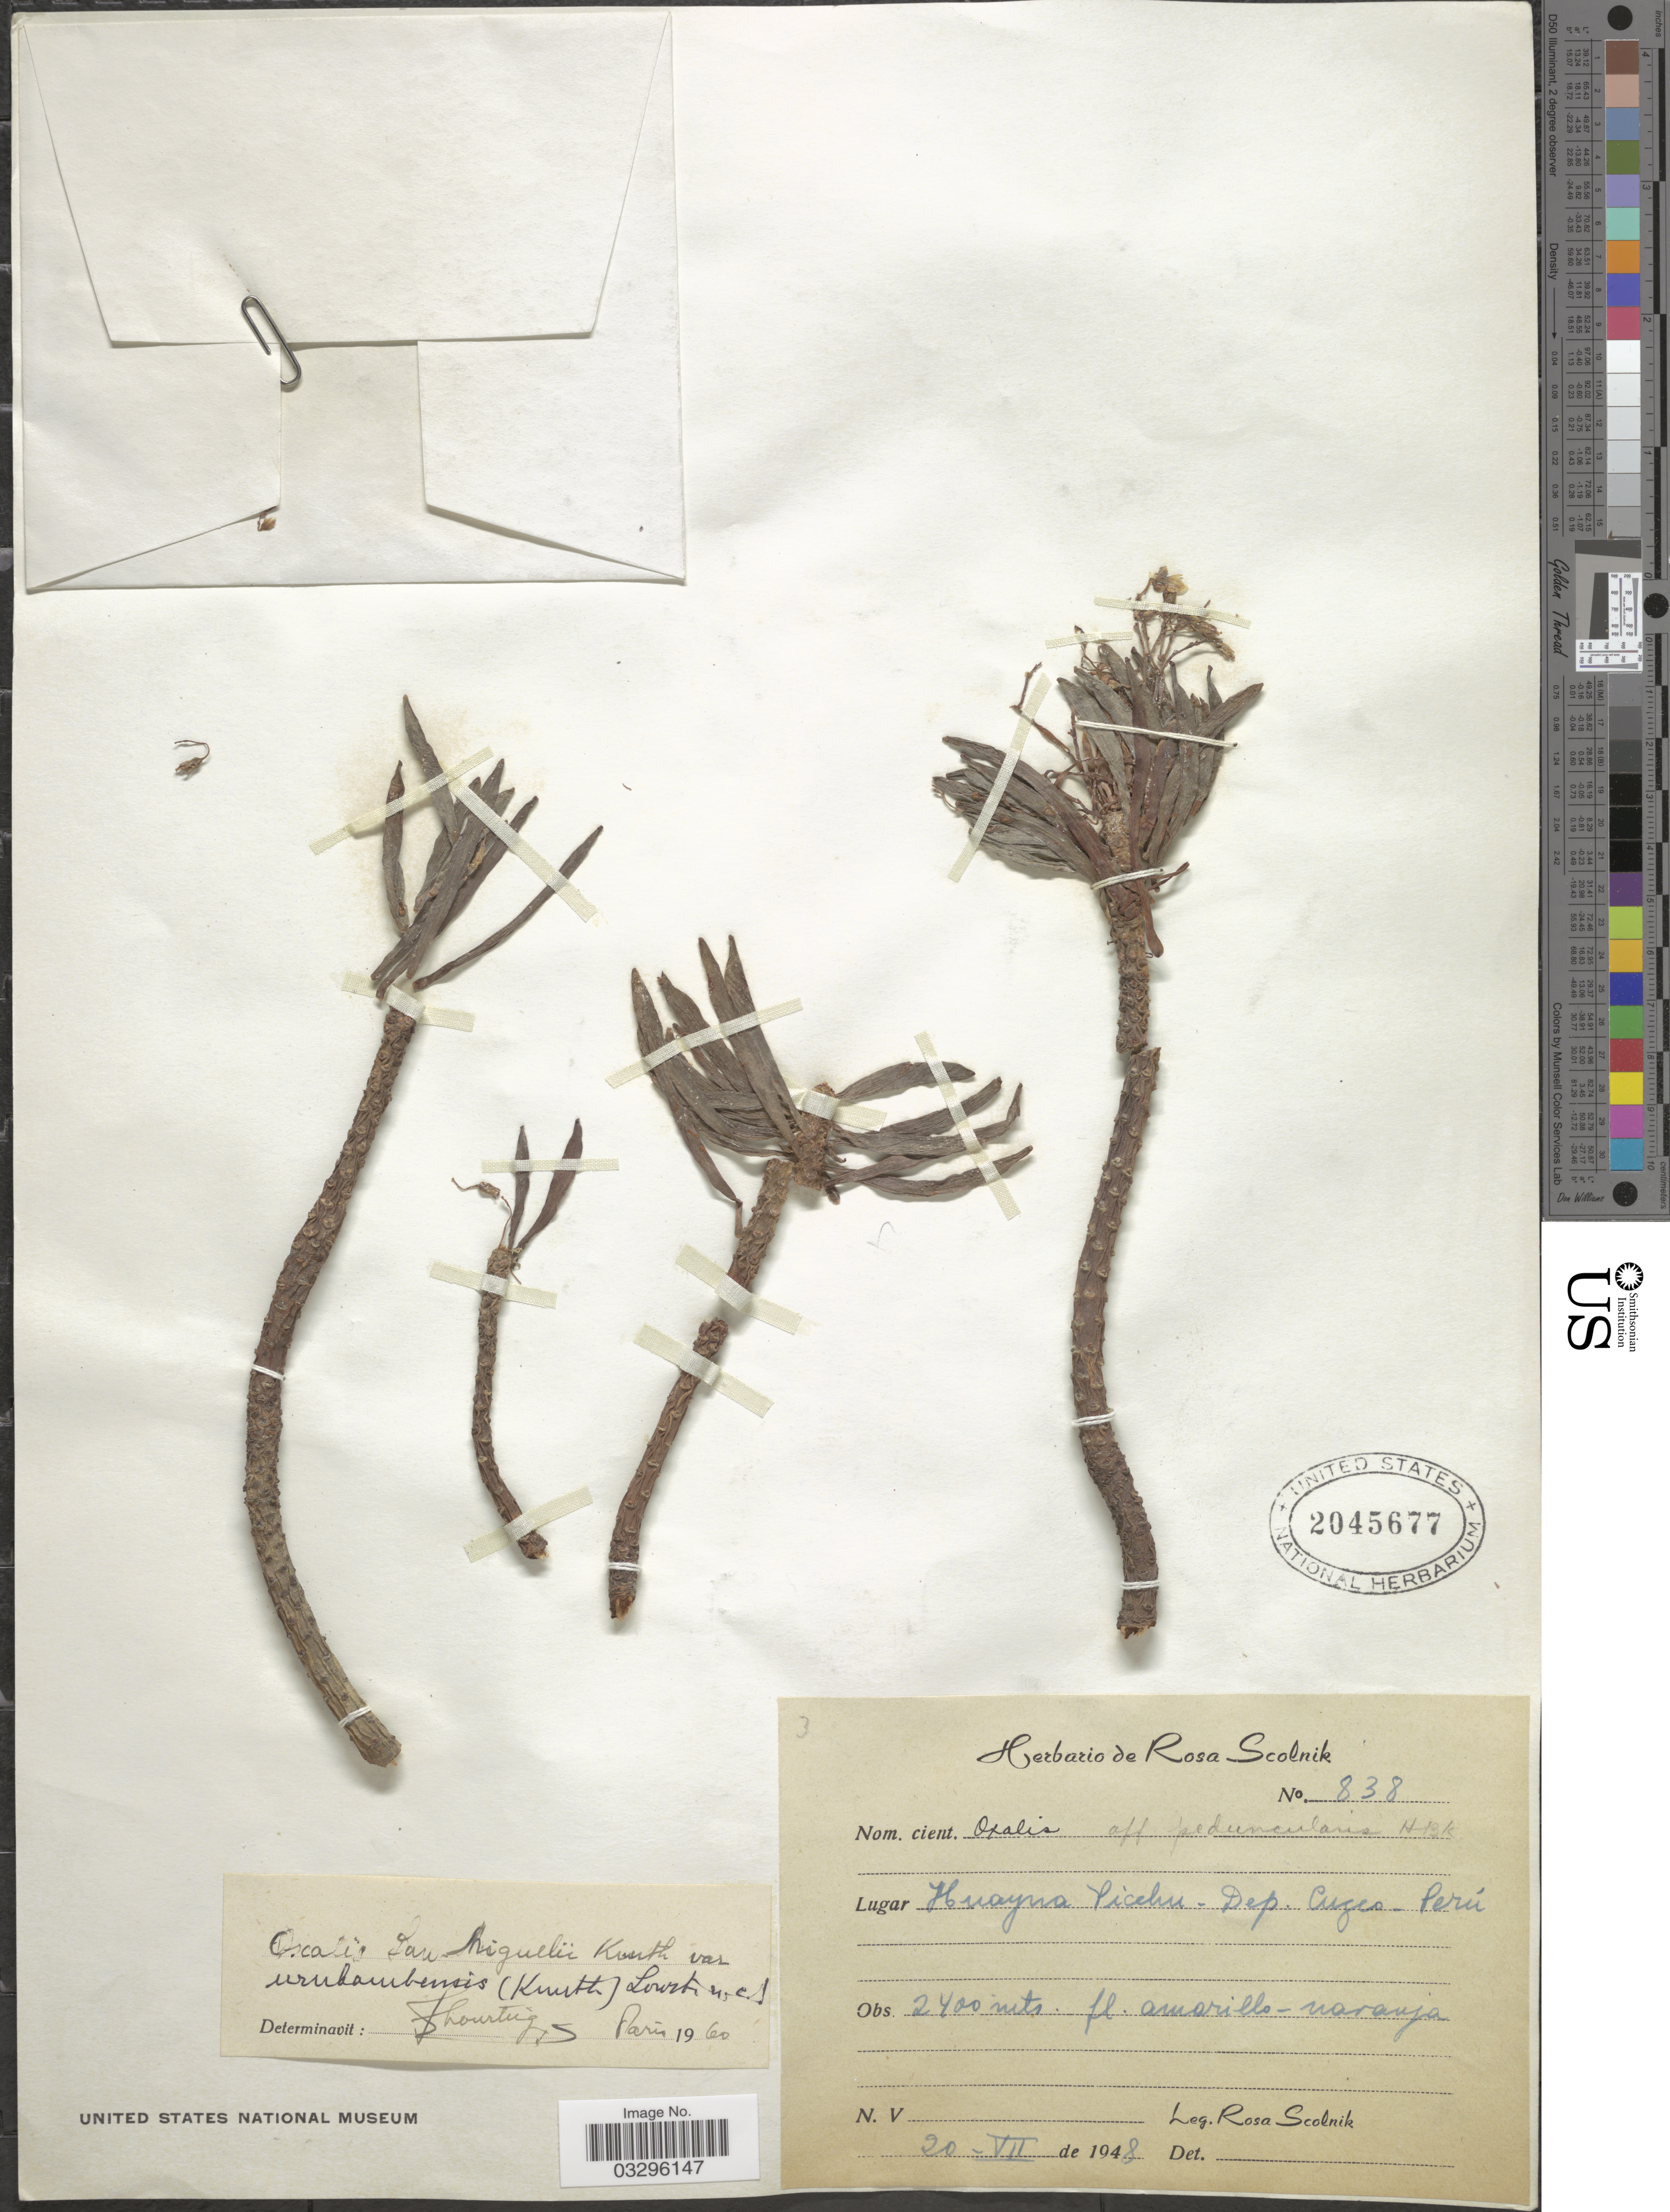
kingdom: Plantae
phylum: Tracheophyta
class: Magnoliopsida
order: Oxalidales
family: Oxalidaceae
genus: Oxalis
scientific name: Oxalis san-miguelii var. san-miguelii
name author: R. Knuth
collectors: R. Scolnik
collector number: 838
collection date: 1948-07-20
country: Peru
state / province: Cusco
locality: Huayna Picchu-Dep. Cuzco.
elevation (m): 2400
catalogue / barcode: US 2045677